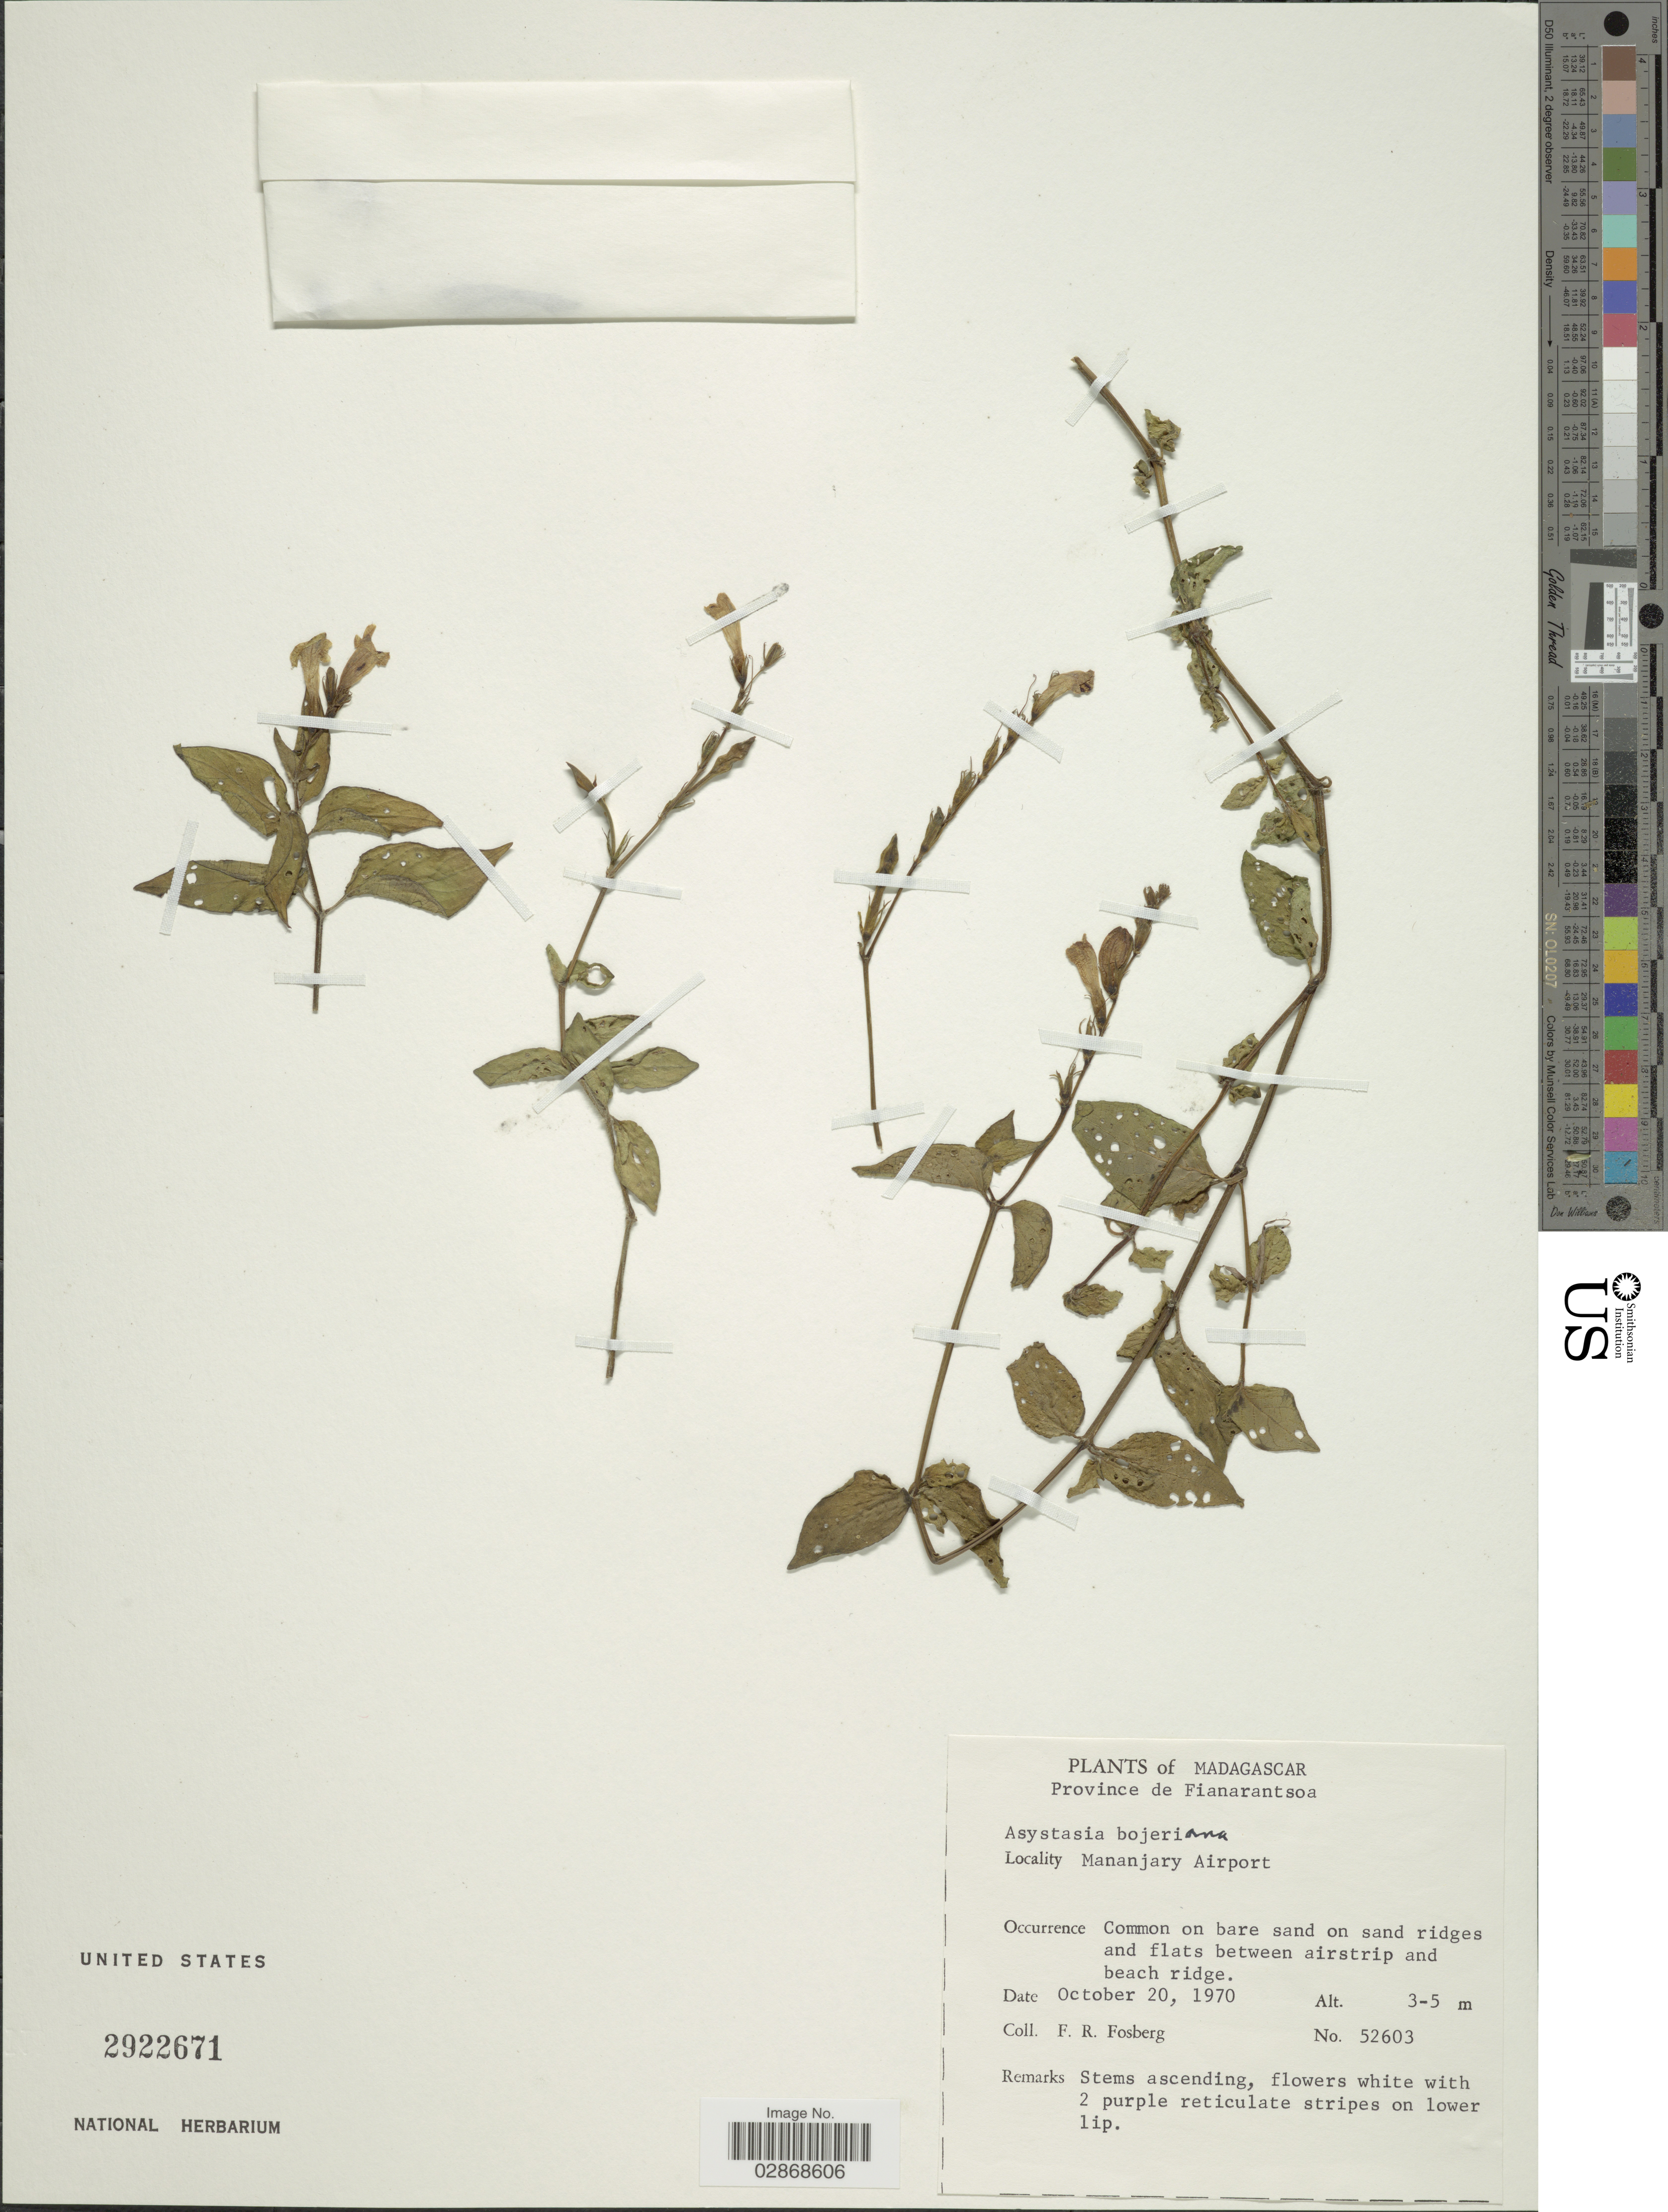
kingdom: Plantae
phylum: Tracheophyta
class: Magnoliopsida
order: Lamiales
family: Acanthaceae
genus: Asystasia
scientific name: Asystasia bojeriana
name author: Nees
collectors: F. R. Fosberg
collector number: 52603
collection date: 1970-10-20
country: Madagascar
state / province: Vatovavy Fitovinany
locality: Mananjary Airport. On sand ridges and flats between airstrip and beach ridge.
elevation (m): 3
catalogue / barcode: US 2922671